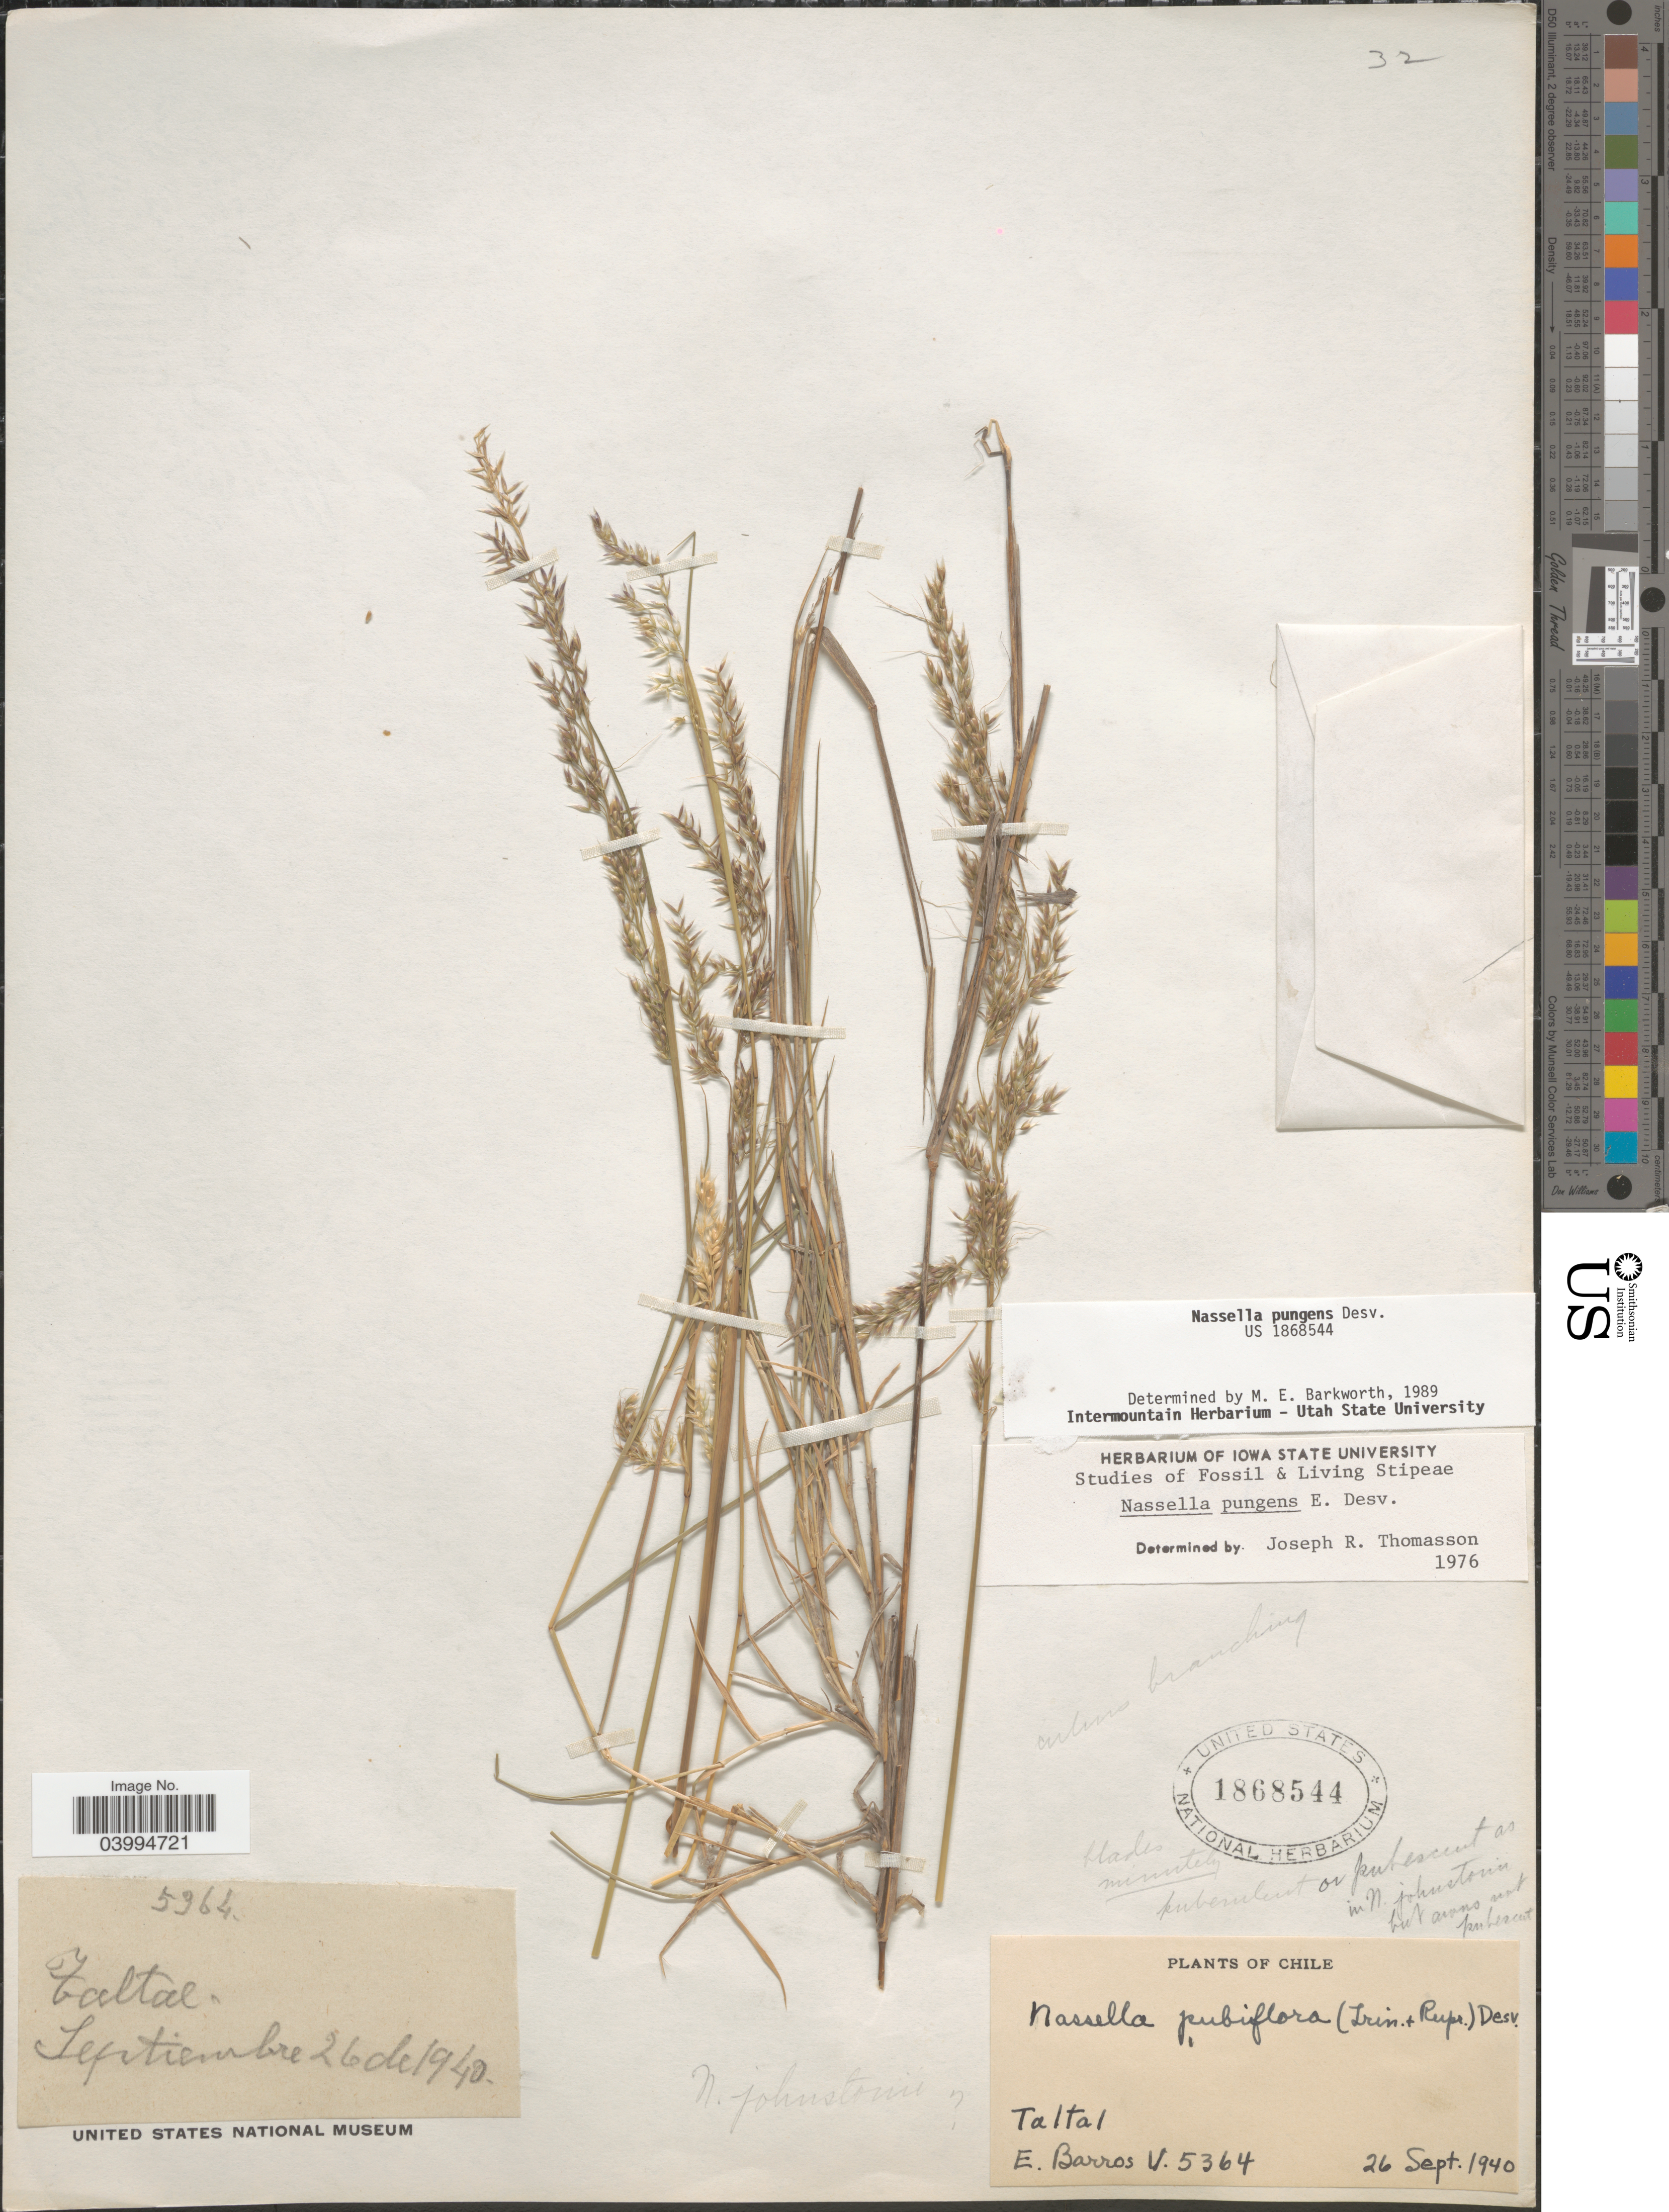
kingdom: Plantae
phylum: Tracheophyta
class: Liliopsida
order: Poales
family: Poaceae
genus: Nassella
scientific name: Nassella pungens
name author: É. Desv.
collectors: E. Barros V.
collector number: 5364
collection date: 1940-09-26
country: Chile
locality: Taltal.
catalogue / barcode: US 1868544